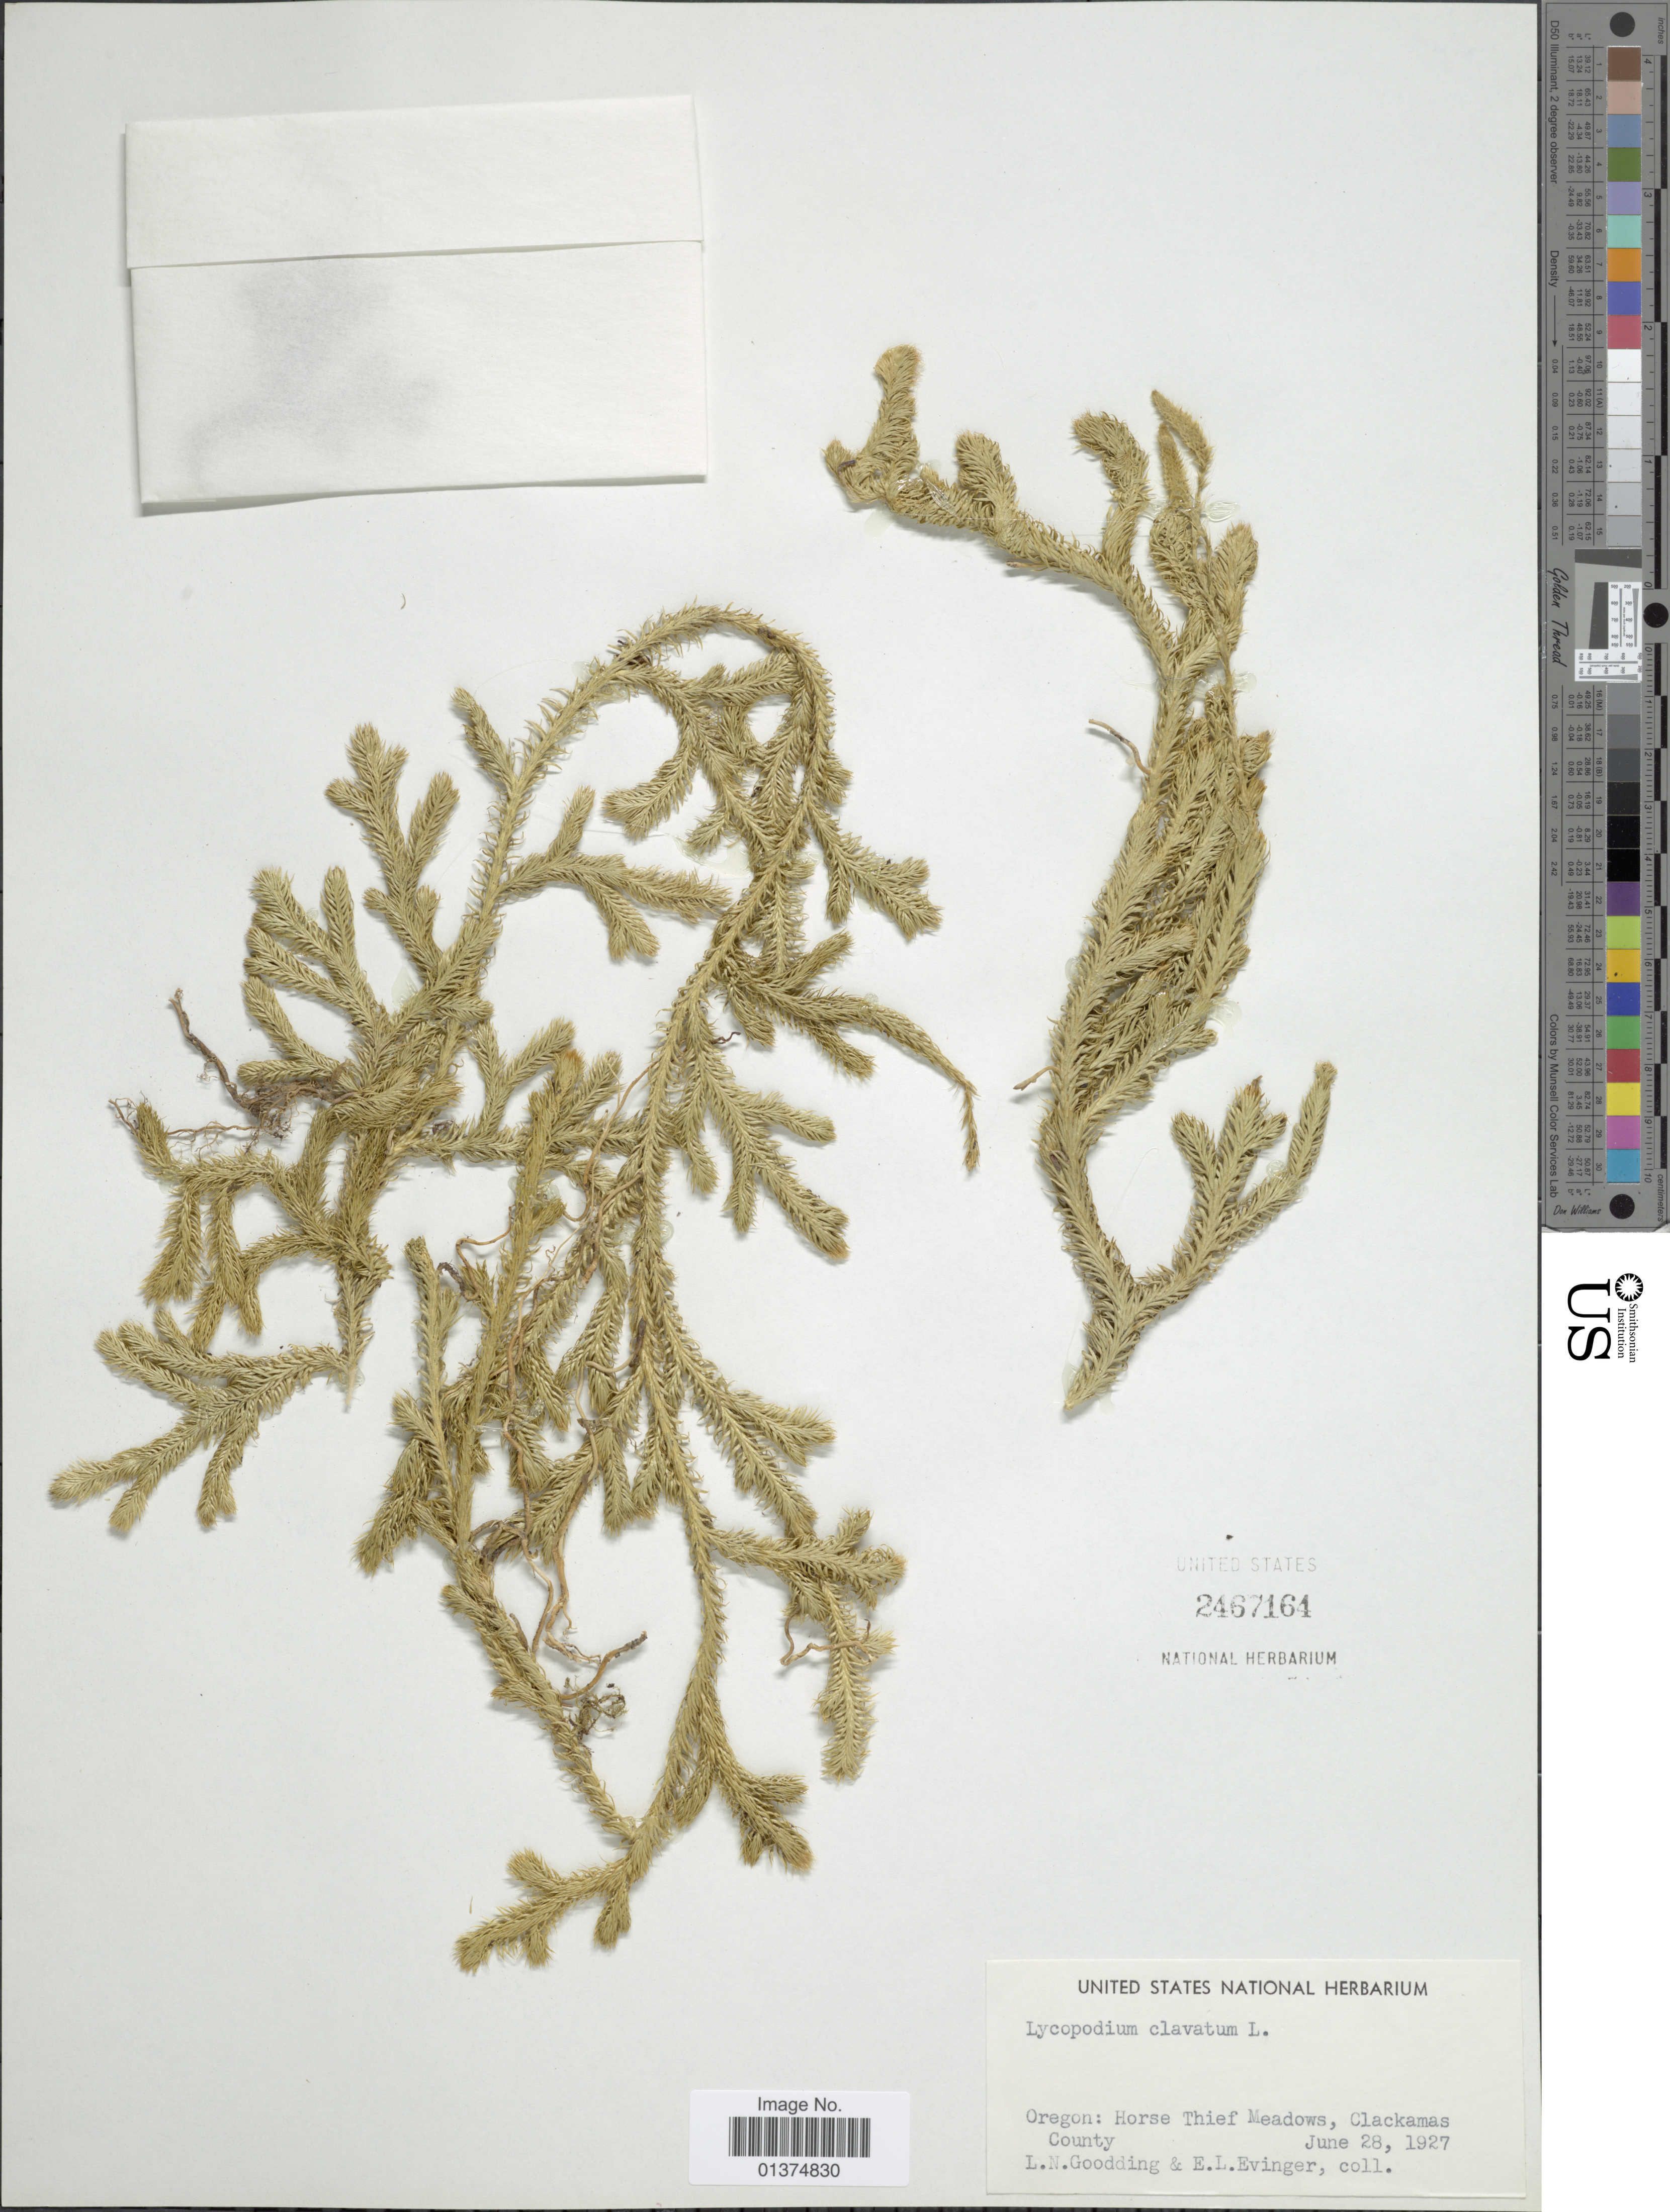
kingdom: Plantae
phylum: Tracheophyta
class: Lycopodiopsida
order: Lycopodiales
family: Lycopodiaceae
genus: Lycopodium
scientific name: Lycopodium clavatum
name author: L.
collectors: L. N. Goodding & E. Evinger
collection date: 1927-07-28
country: United States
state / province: Oregon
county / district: Clackamas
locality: Horse Thief Meadows, Clackamas County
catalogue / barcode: US 2467164